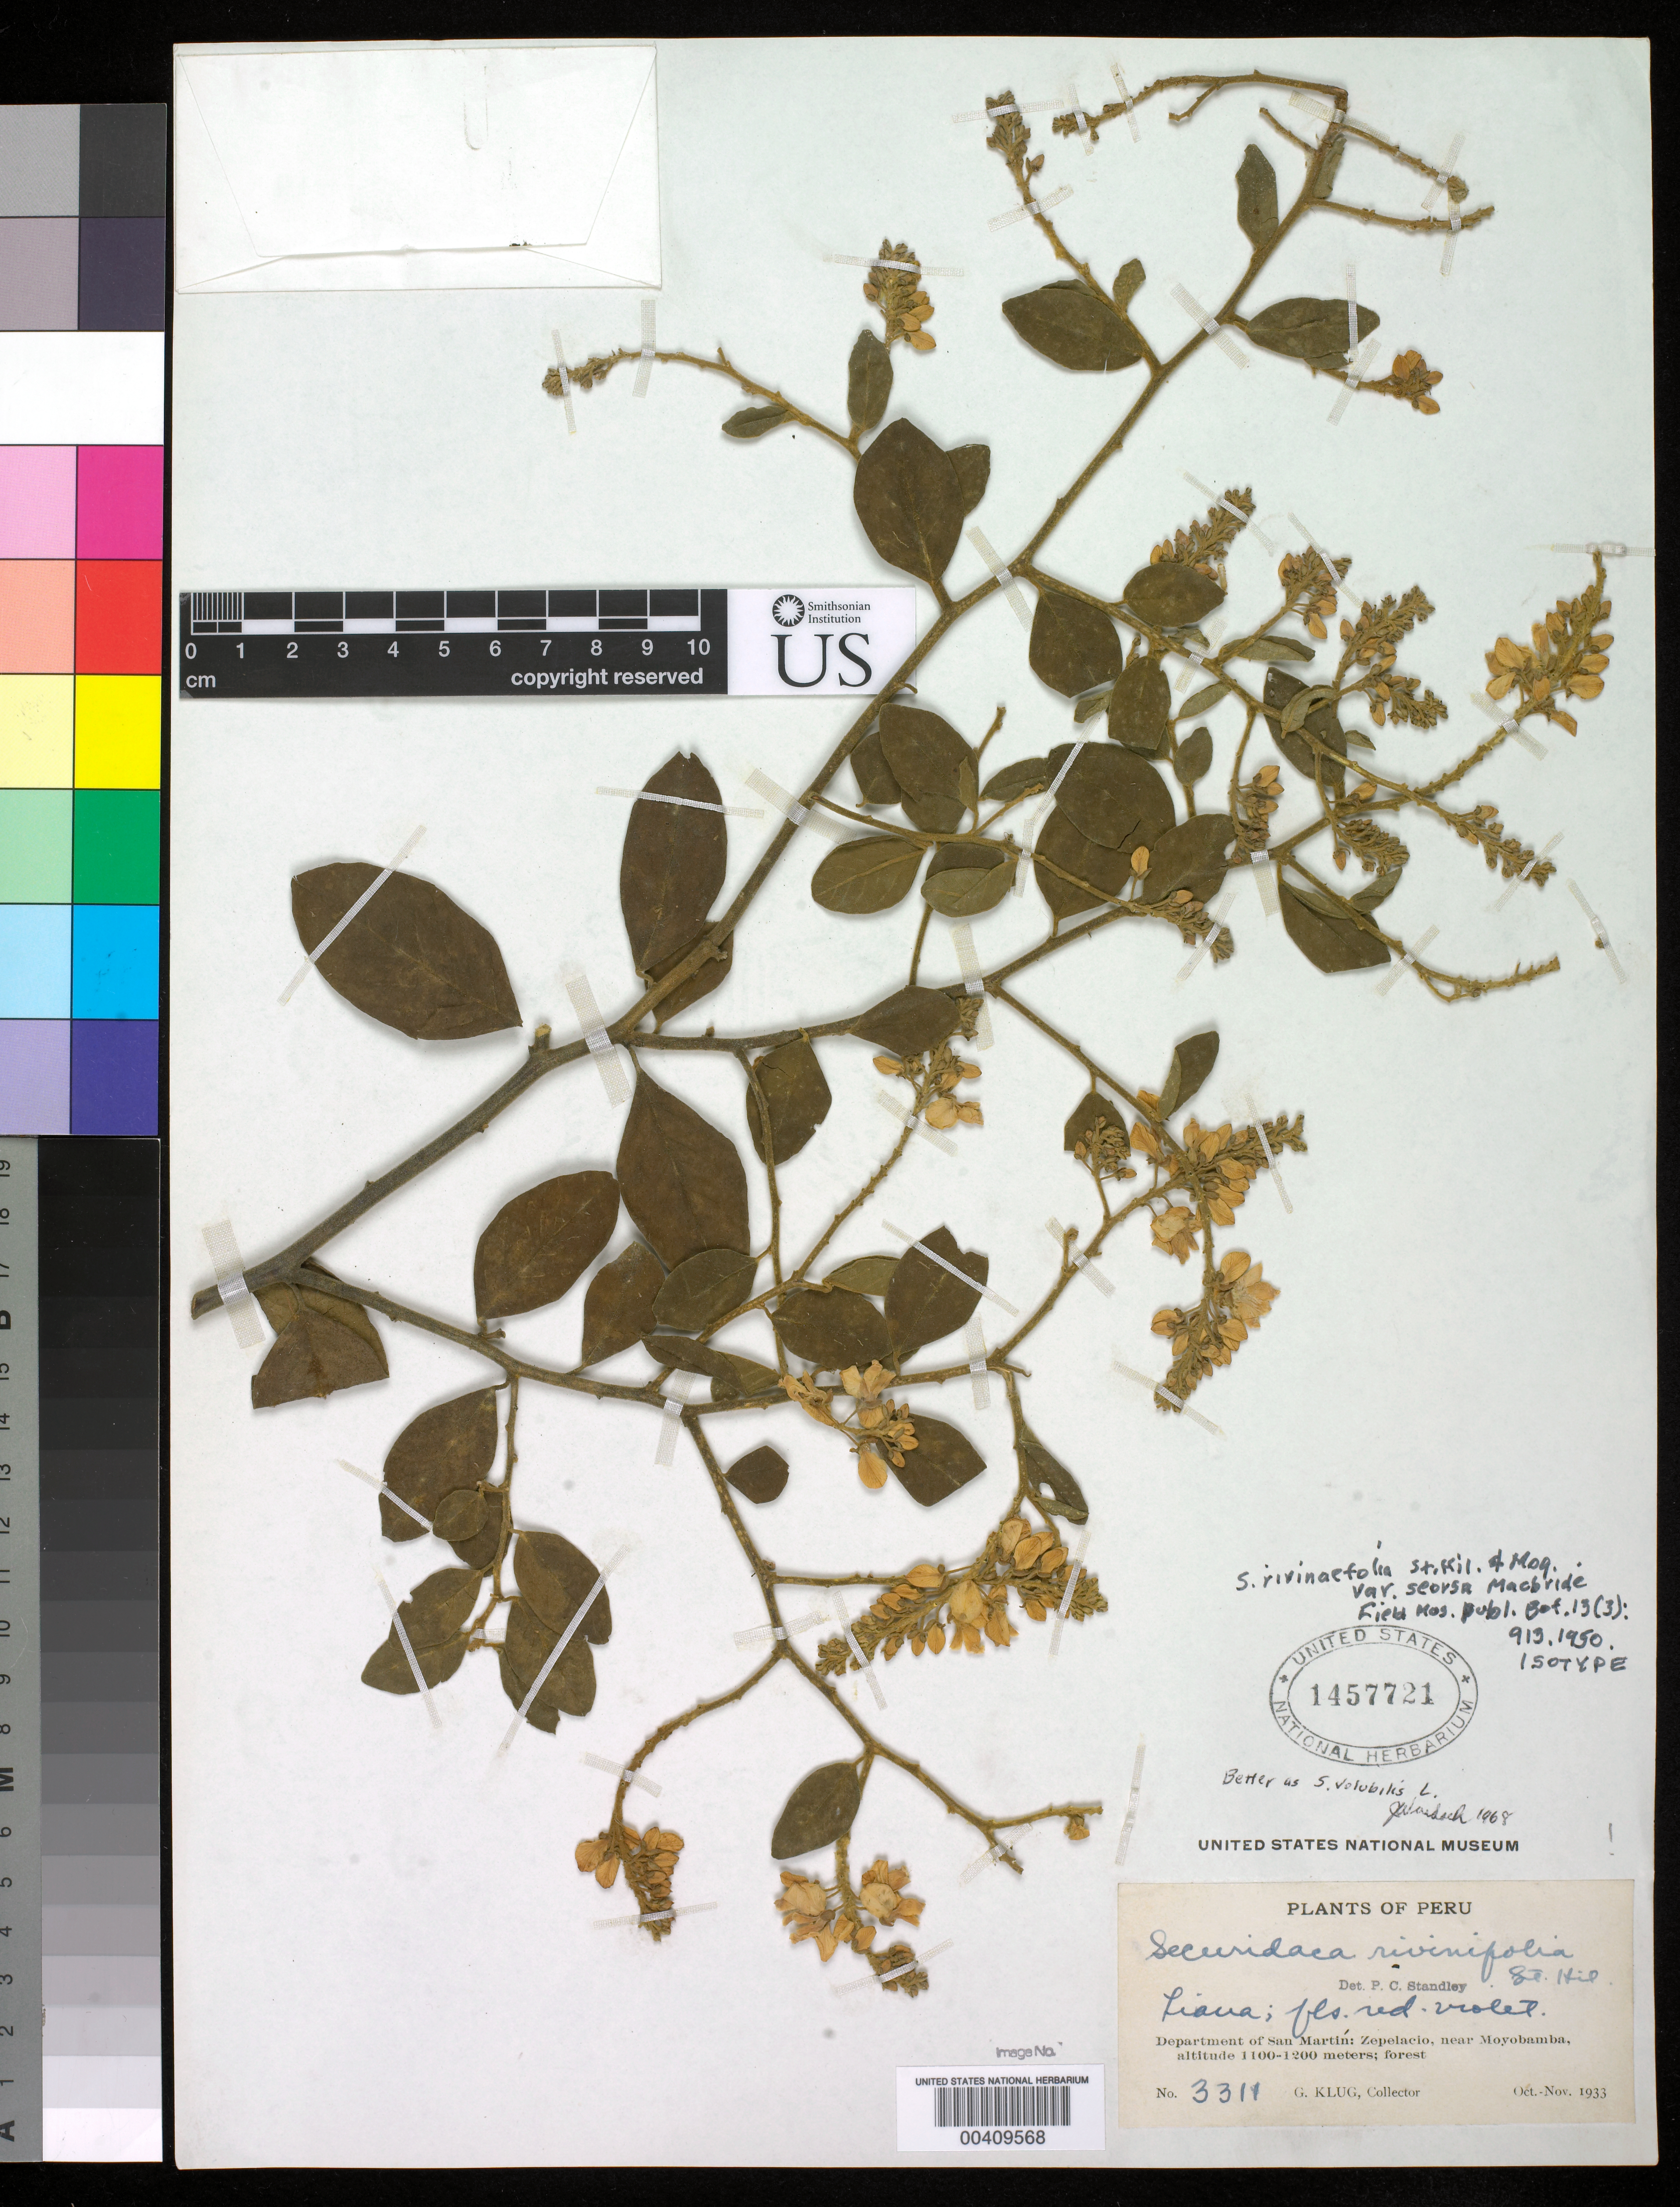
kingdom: Plantae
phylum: Tracheophyta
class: Magnoliopsida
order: Fabales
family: Polygalaceae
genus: Securidaca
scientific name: Securidaca rivinifolia var. seorsa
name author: J.F. Macbr.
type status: Isotype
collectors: G. Klug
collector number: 3311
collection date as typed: Oct 1933 to -- Nov 1933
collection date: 1933-10/1933-11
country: Peru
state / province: San Martín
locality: Zepelacio, near Moyobamba.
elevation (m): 1100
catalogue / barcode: US 1457721